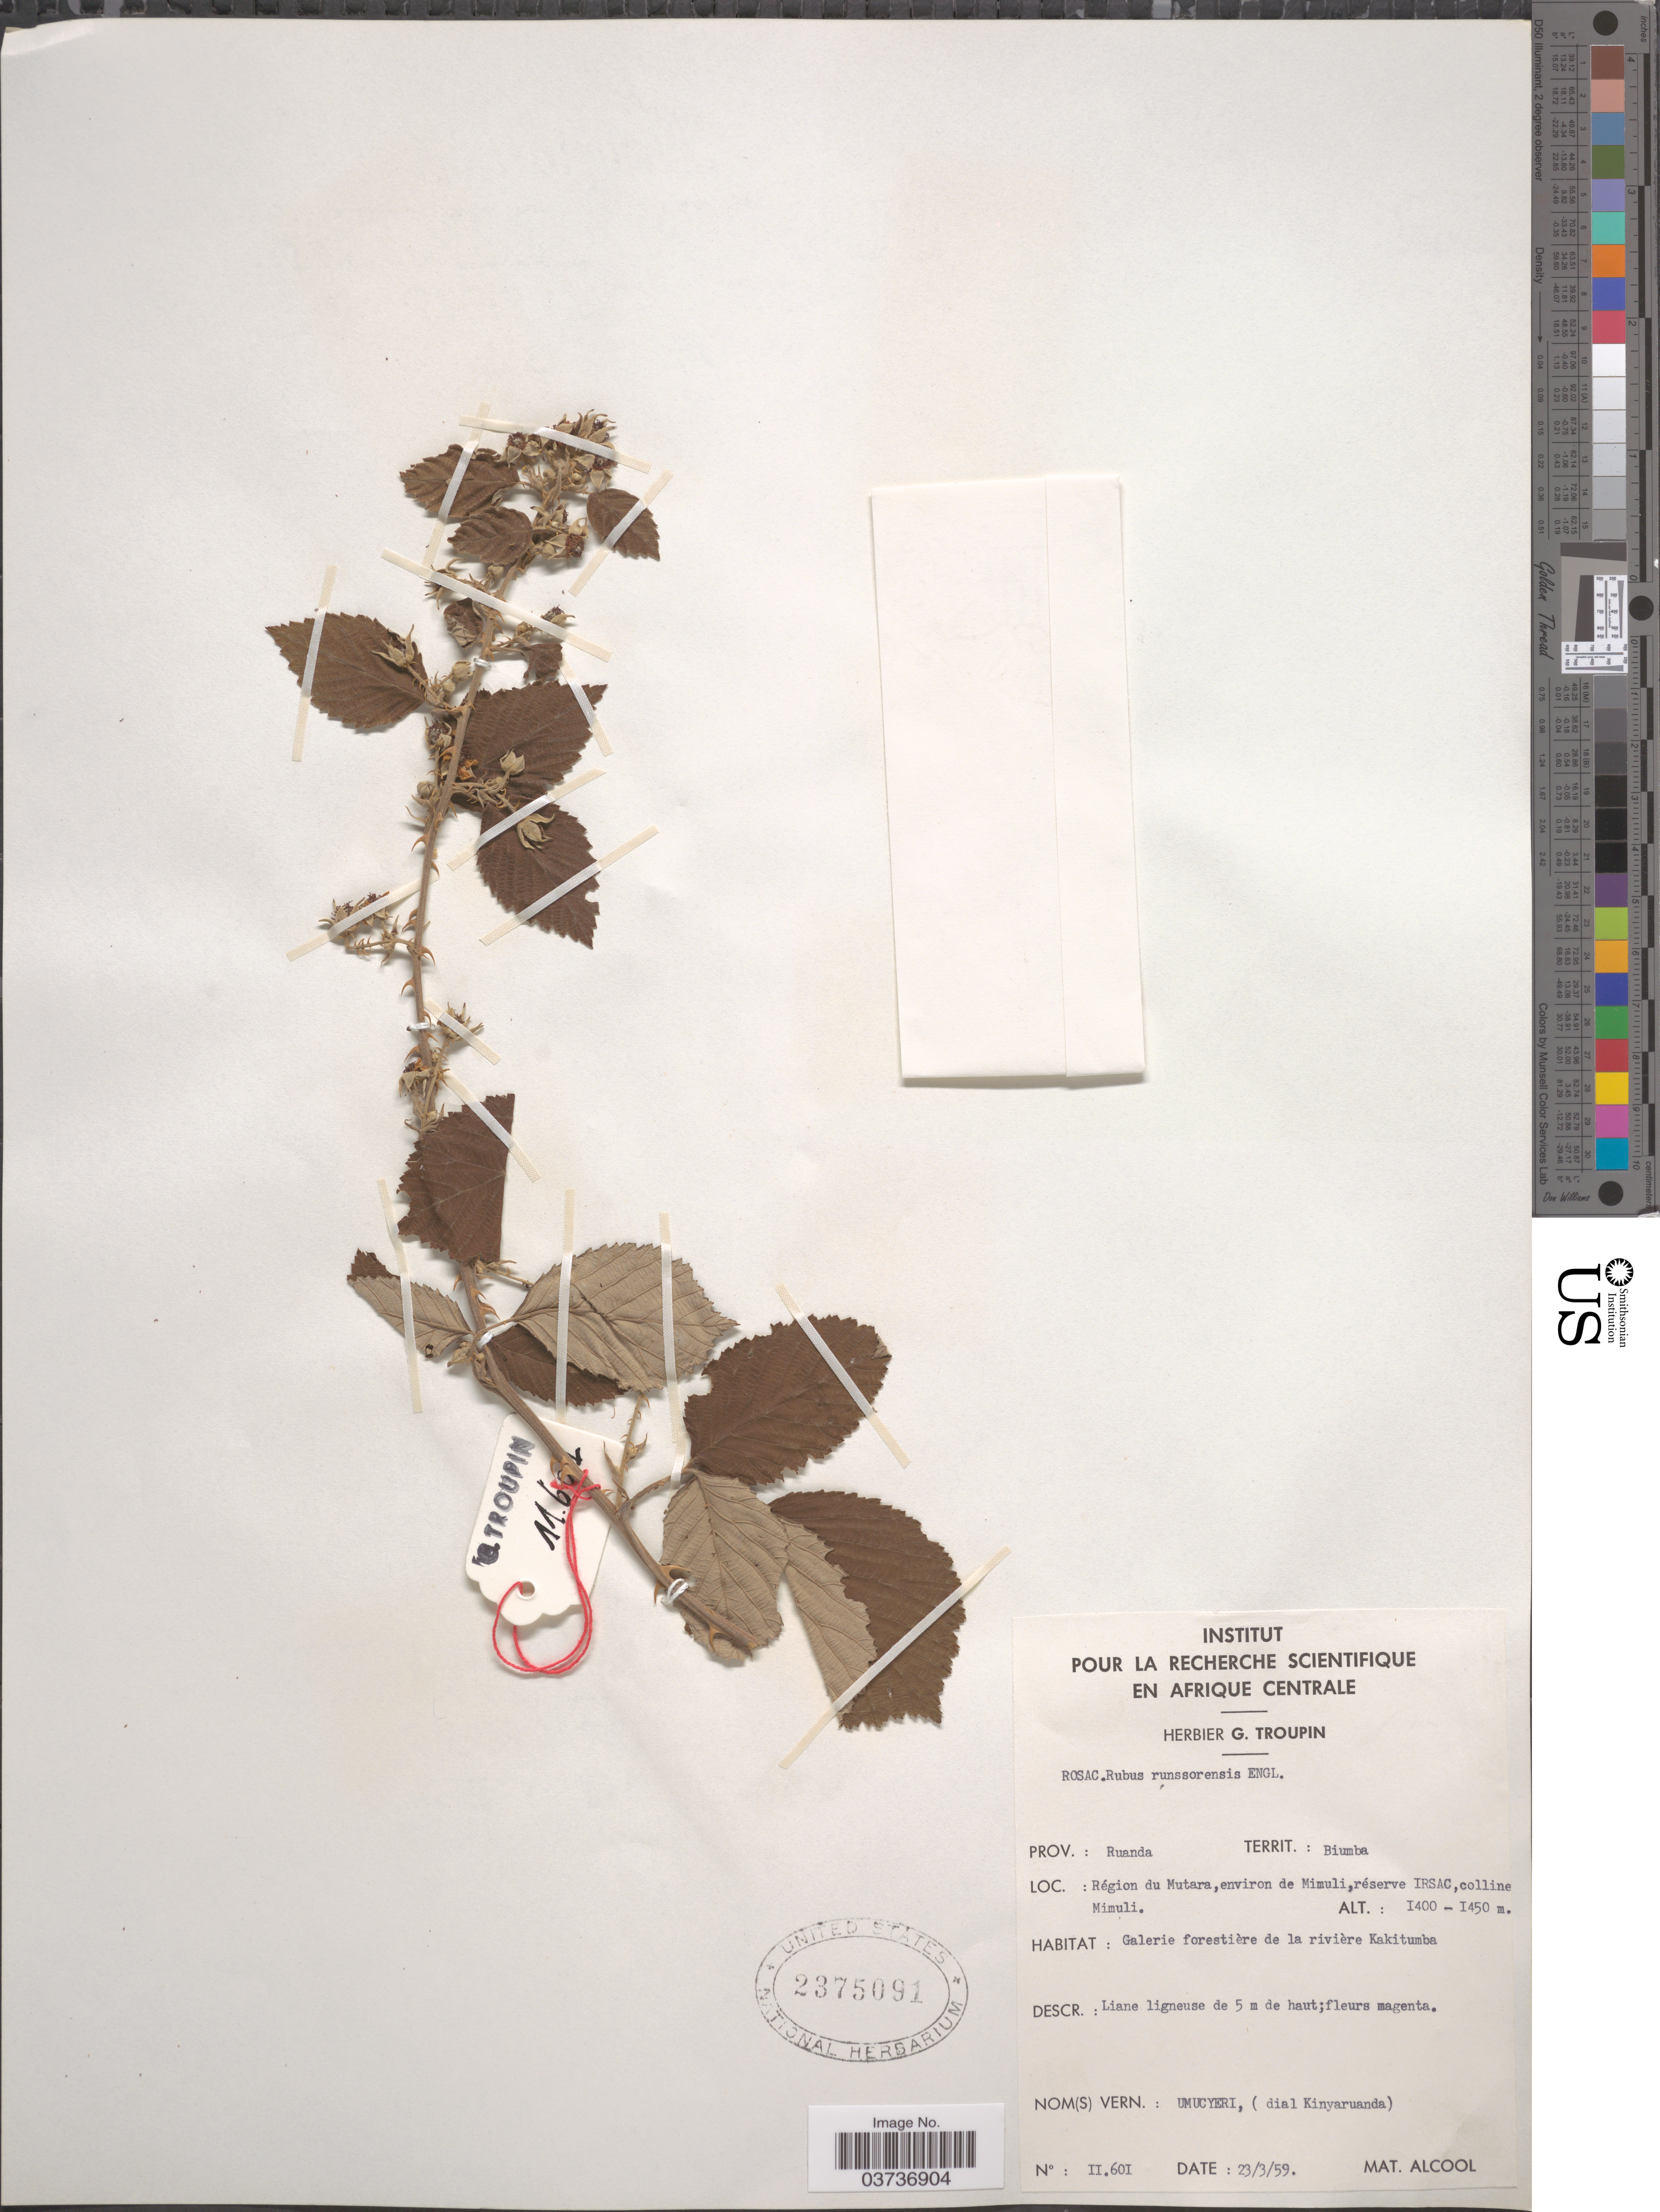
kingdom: Plantae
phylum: Tracheophyta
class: Magnoliopsida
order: Rosales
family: Rosaceae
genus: Rubus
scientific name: Rubus runssorensis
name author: Engl.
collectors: ex herb. G. Troupin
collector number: II601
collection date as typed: Transcribed d/m/y: 23/3/59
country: Rwanda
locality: Territ.: Biumba. Région du Mutara, environ de Mimuli, réserve IRSAC, colline Mimuli. Galerie forestière de la rivière Kakitumba.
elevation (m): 1400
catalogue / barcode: US 2375091